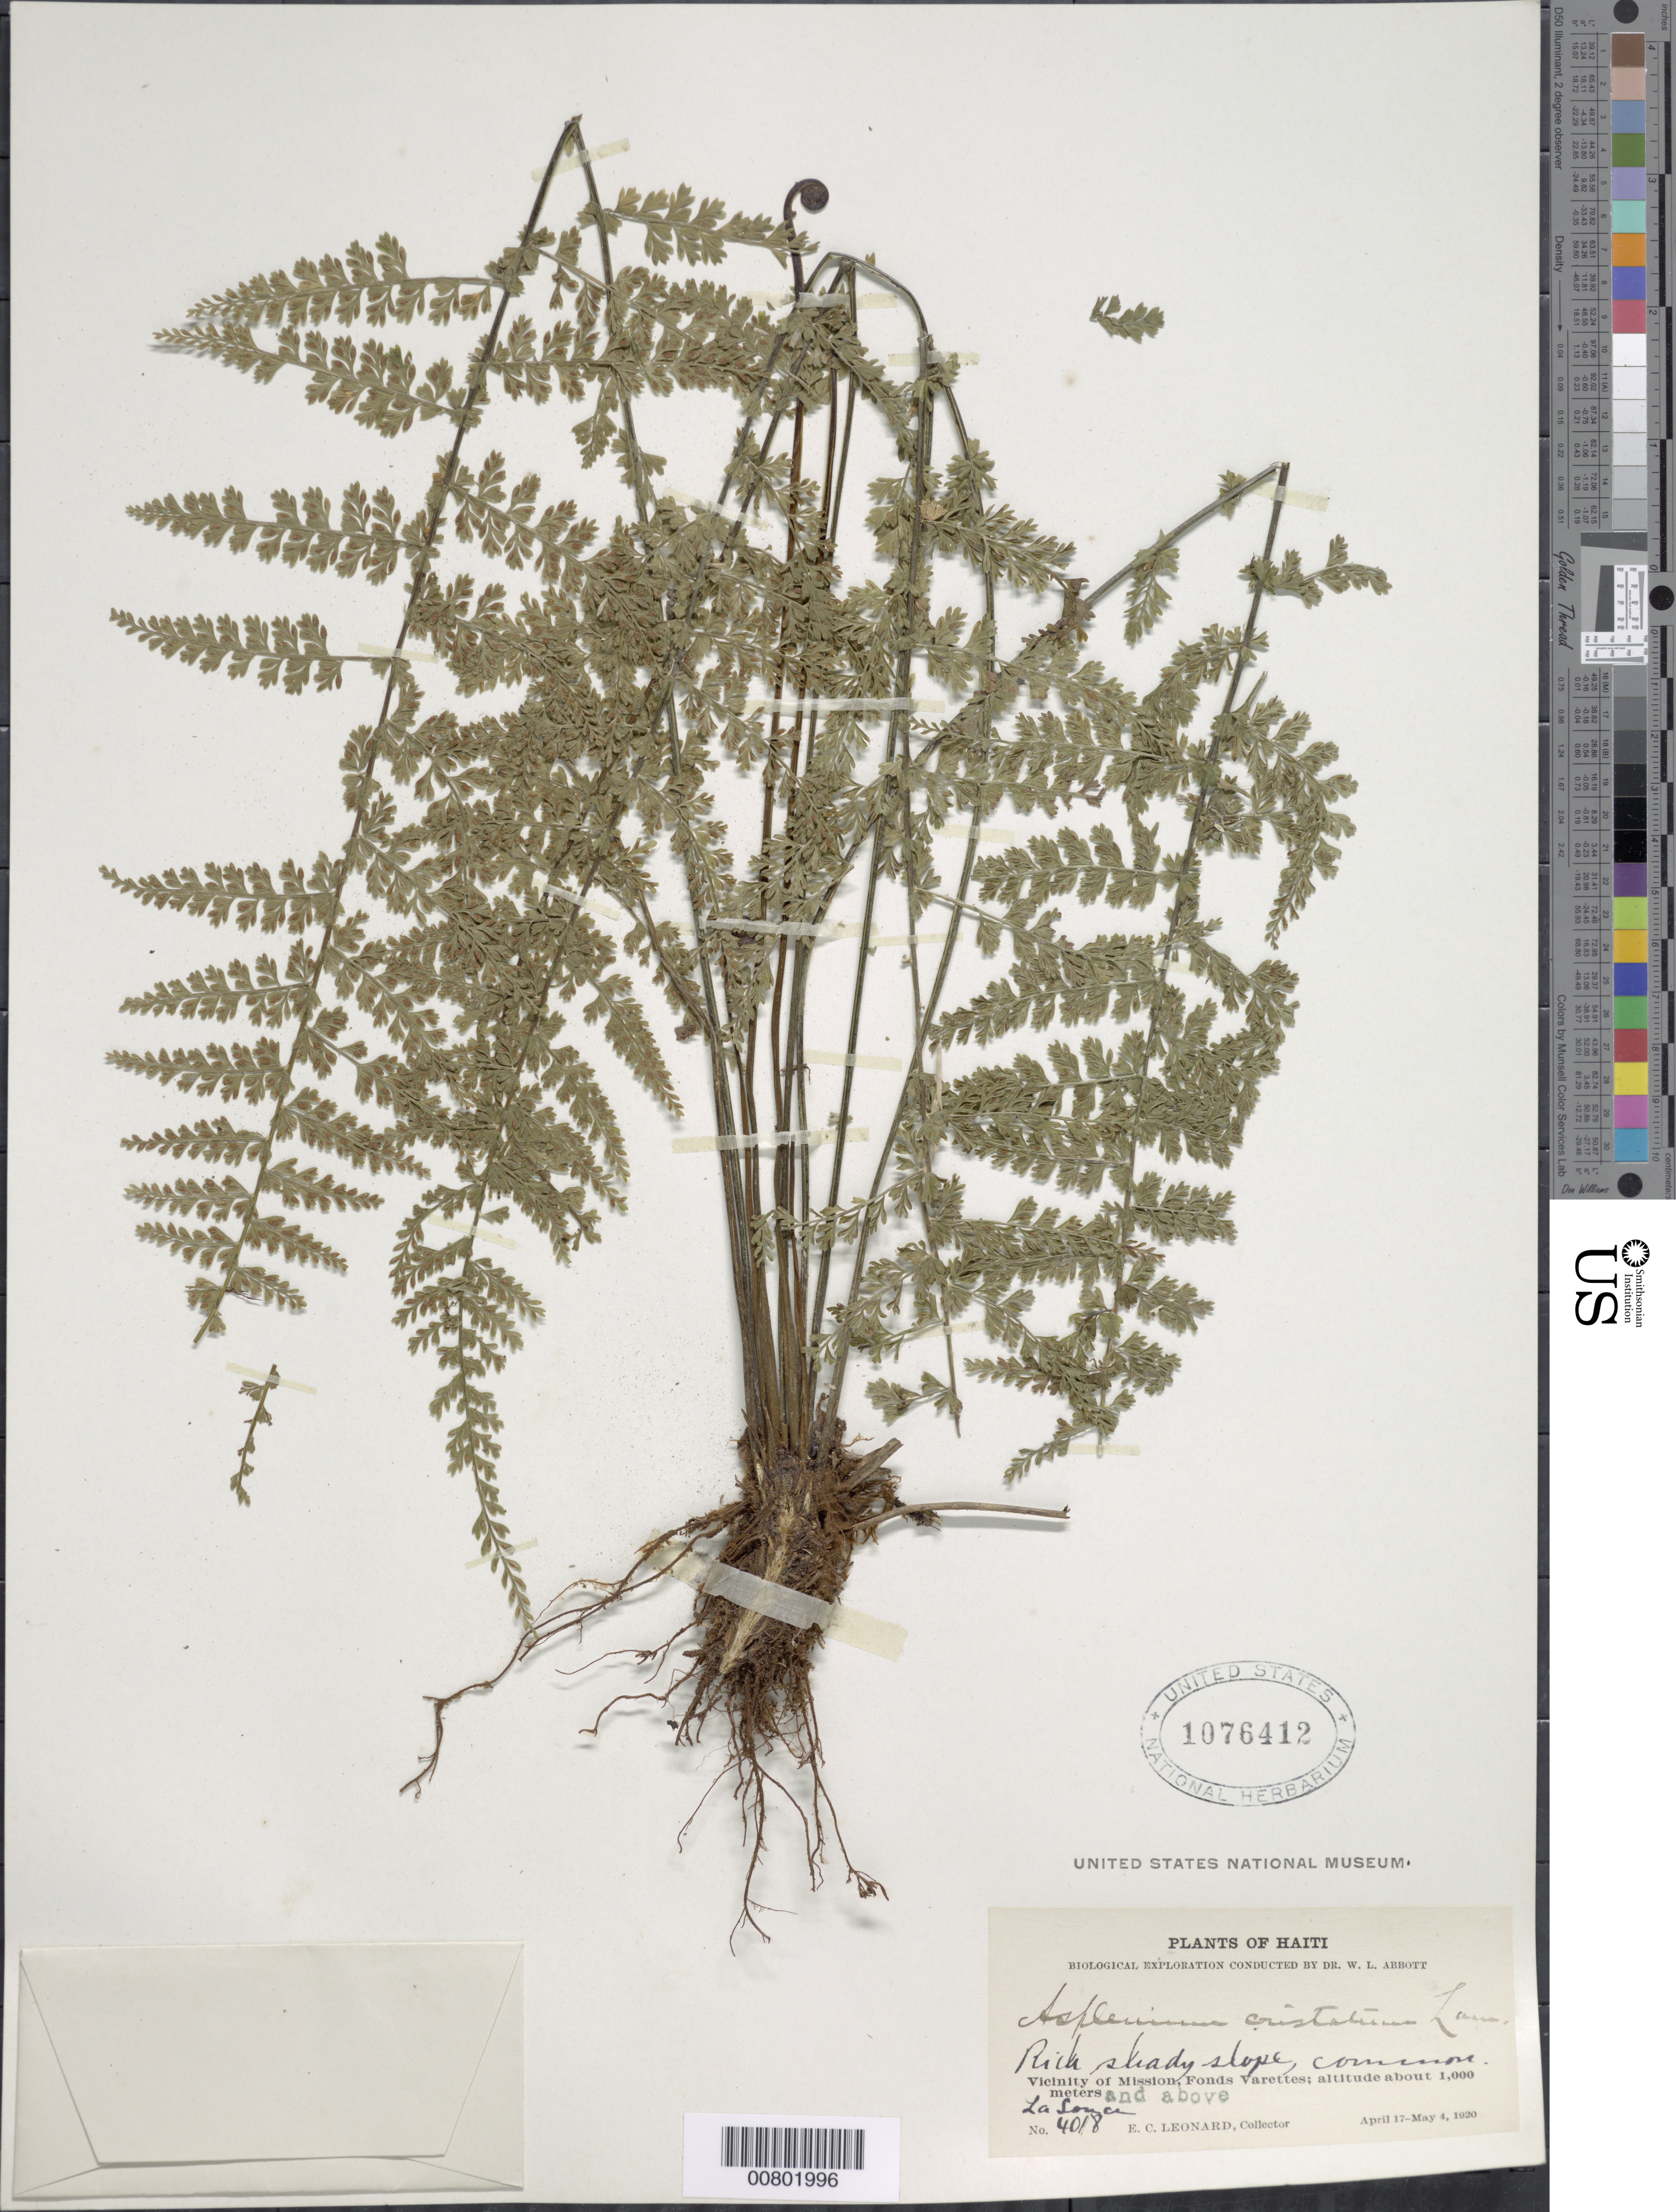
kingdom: Plantae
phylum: Tracheophyta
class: Polypodiopsida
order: Polypodiales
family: Aspleniaceae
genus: Asplenium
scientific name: Asplenium cristatum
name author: Lam.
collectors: E. C. Leonard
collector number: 4018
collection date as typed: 17 Apr 1920 to 04 May 1920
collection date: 1920-04-17/1920-05-04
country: Haiti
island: Hispaniola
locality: Fonds Varettes, vicinity Mission, La Source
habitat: Rich shady slope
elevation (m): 1000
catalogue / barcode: US 1076412